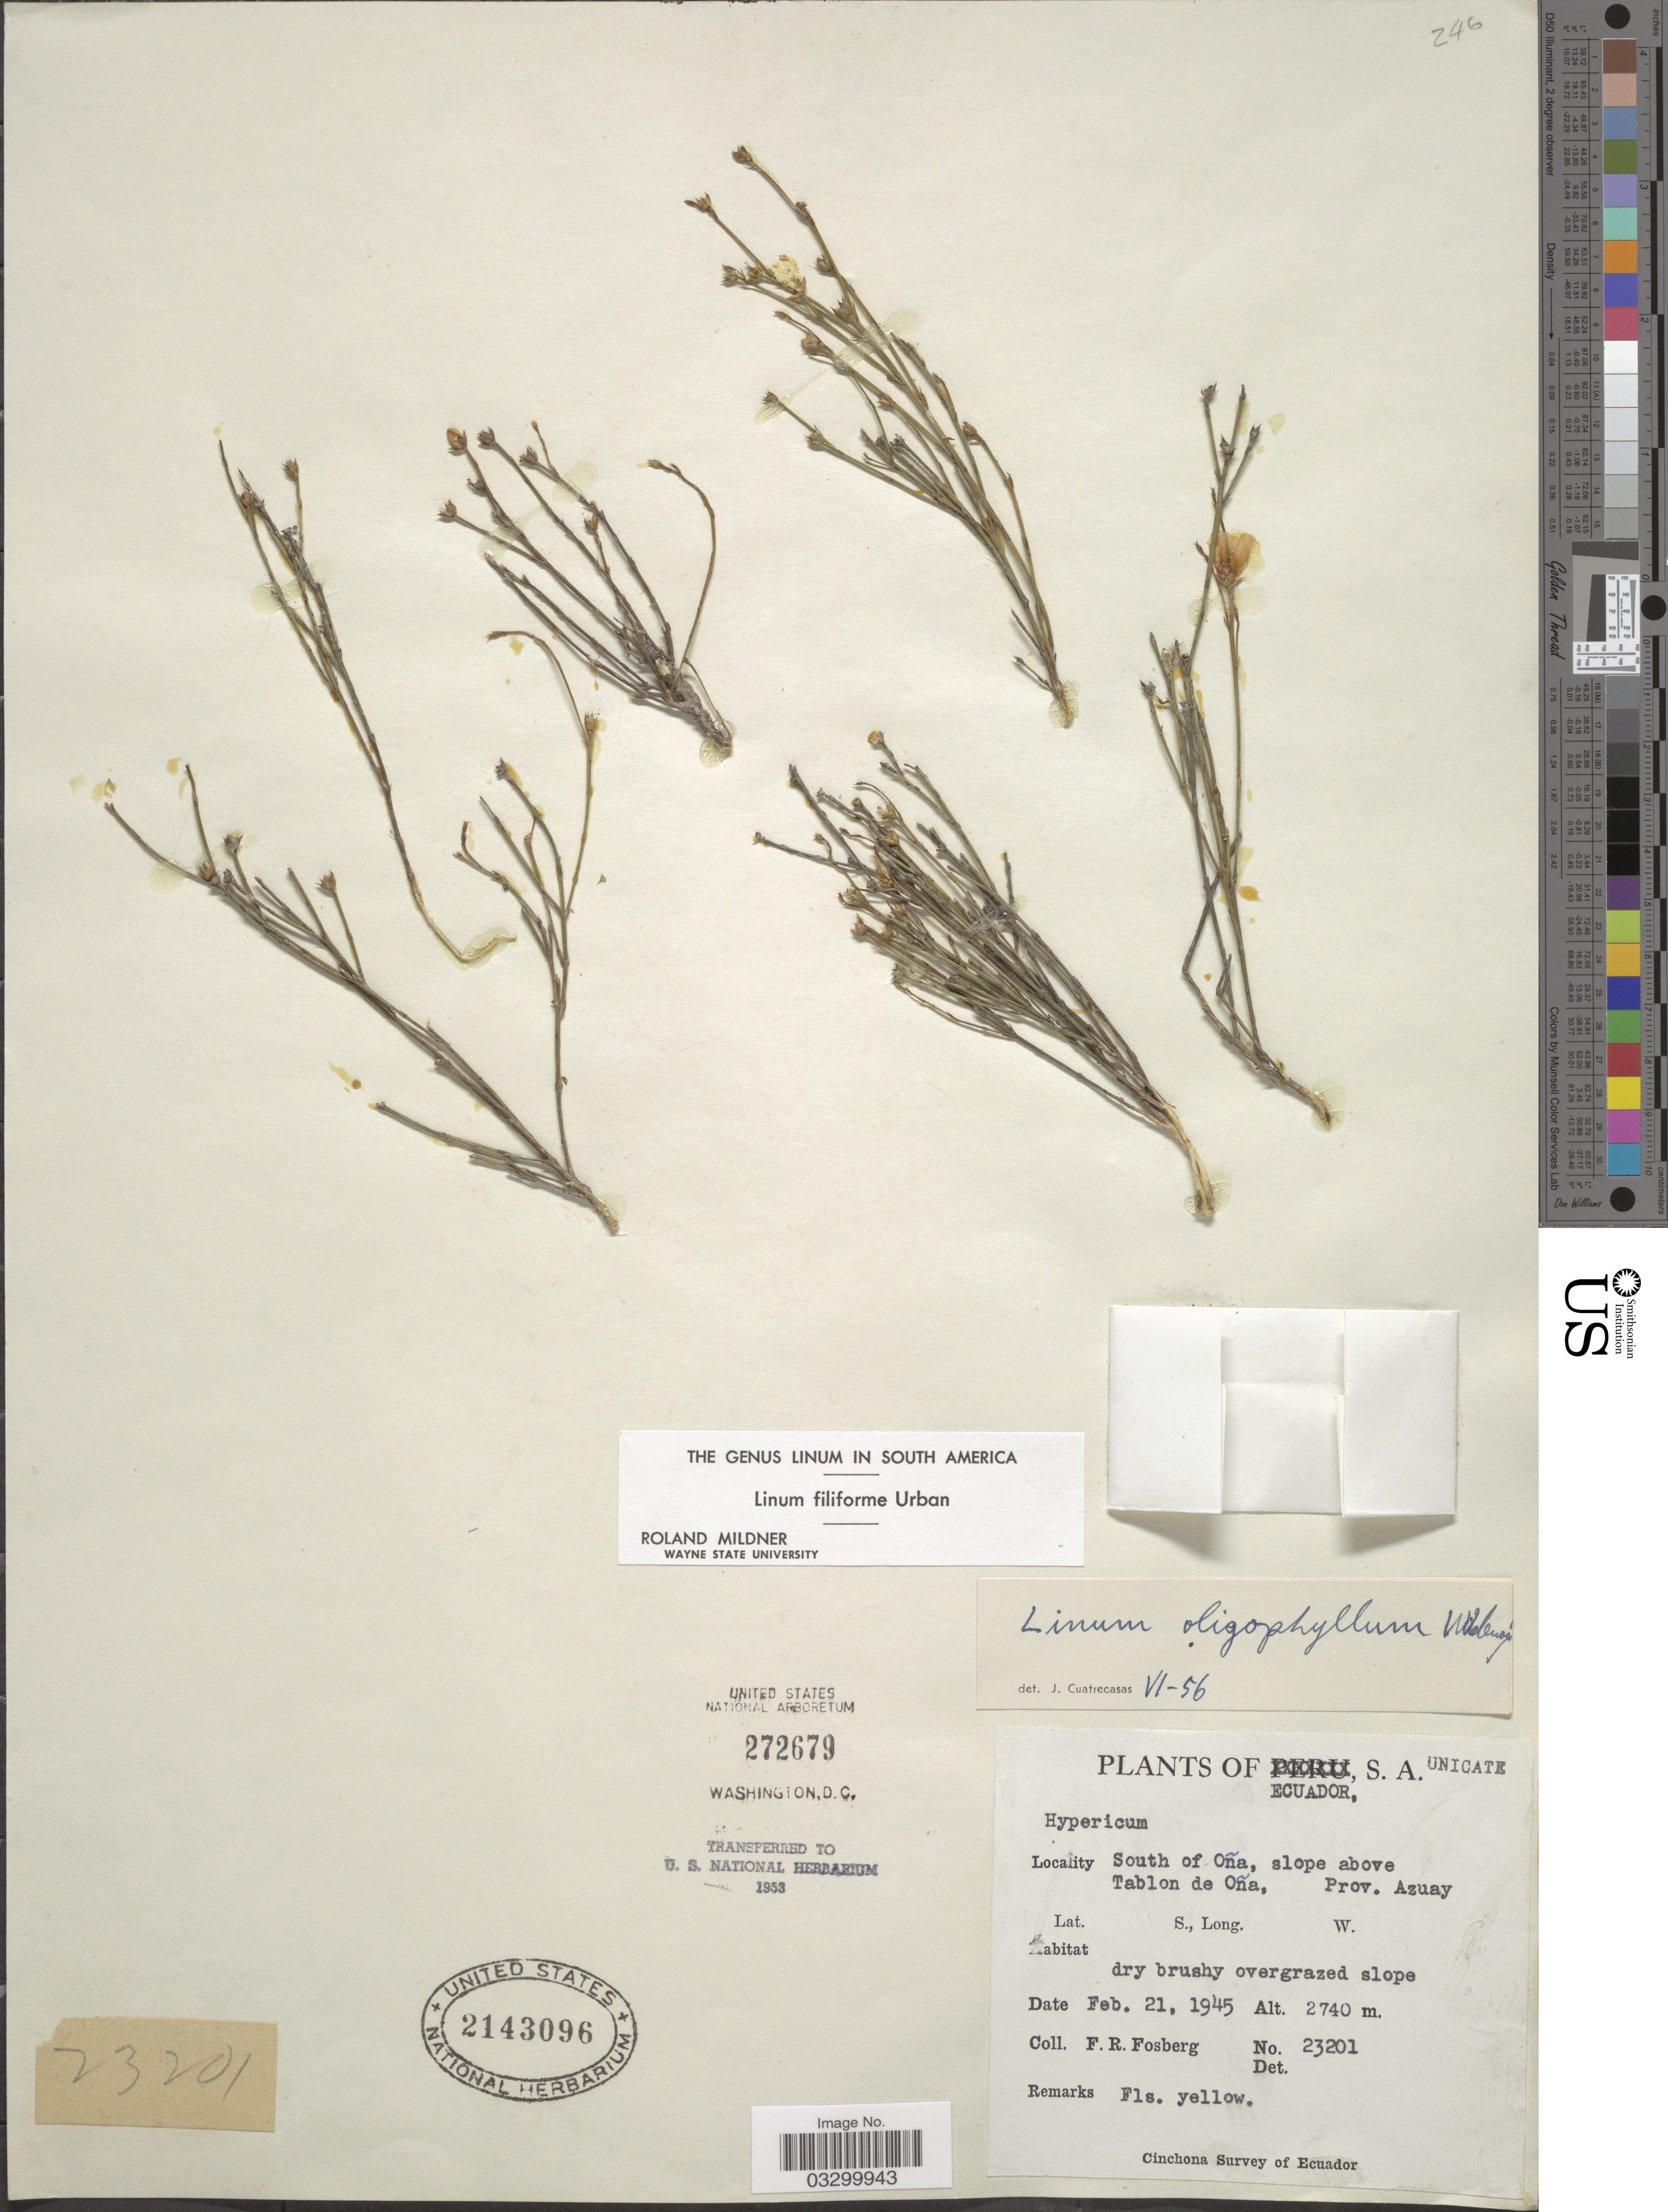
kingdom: Plantae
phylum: Tracheophyta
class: Magnoliopsida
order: Malpighiales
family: Linaceae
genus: Linum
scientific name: Linum filiforme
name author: Urb.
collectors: F. R. Fosberg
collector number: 23201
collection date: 1945-02-21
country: Ecuador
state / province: Azuay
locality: South of Oña, slope above Tablon de Oña, Prov. Azuay.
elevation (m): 2740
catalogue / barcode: US 2143096